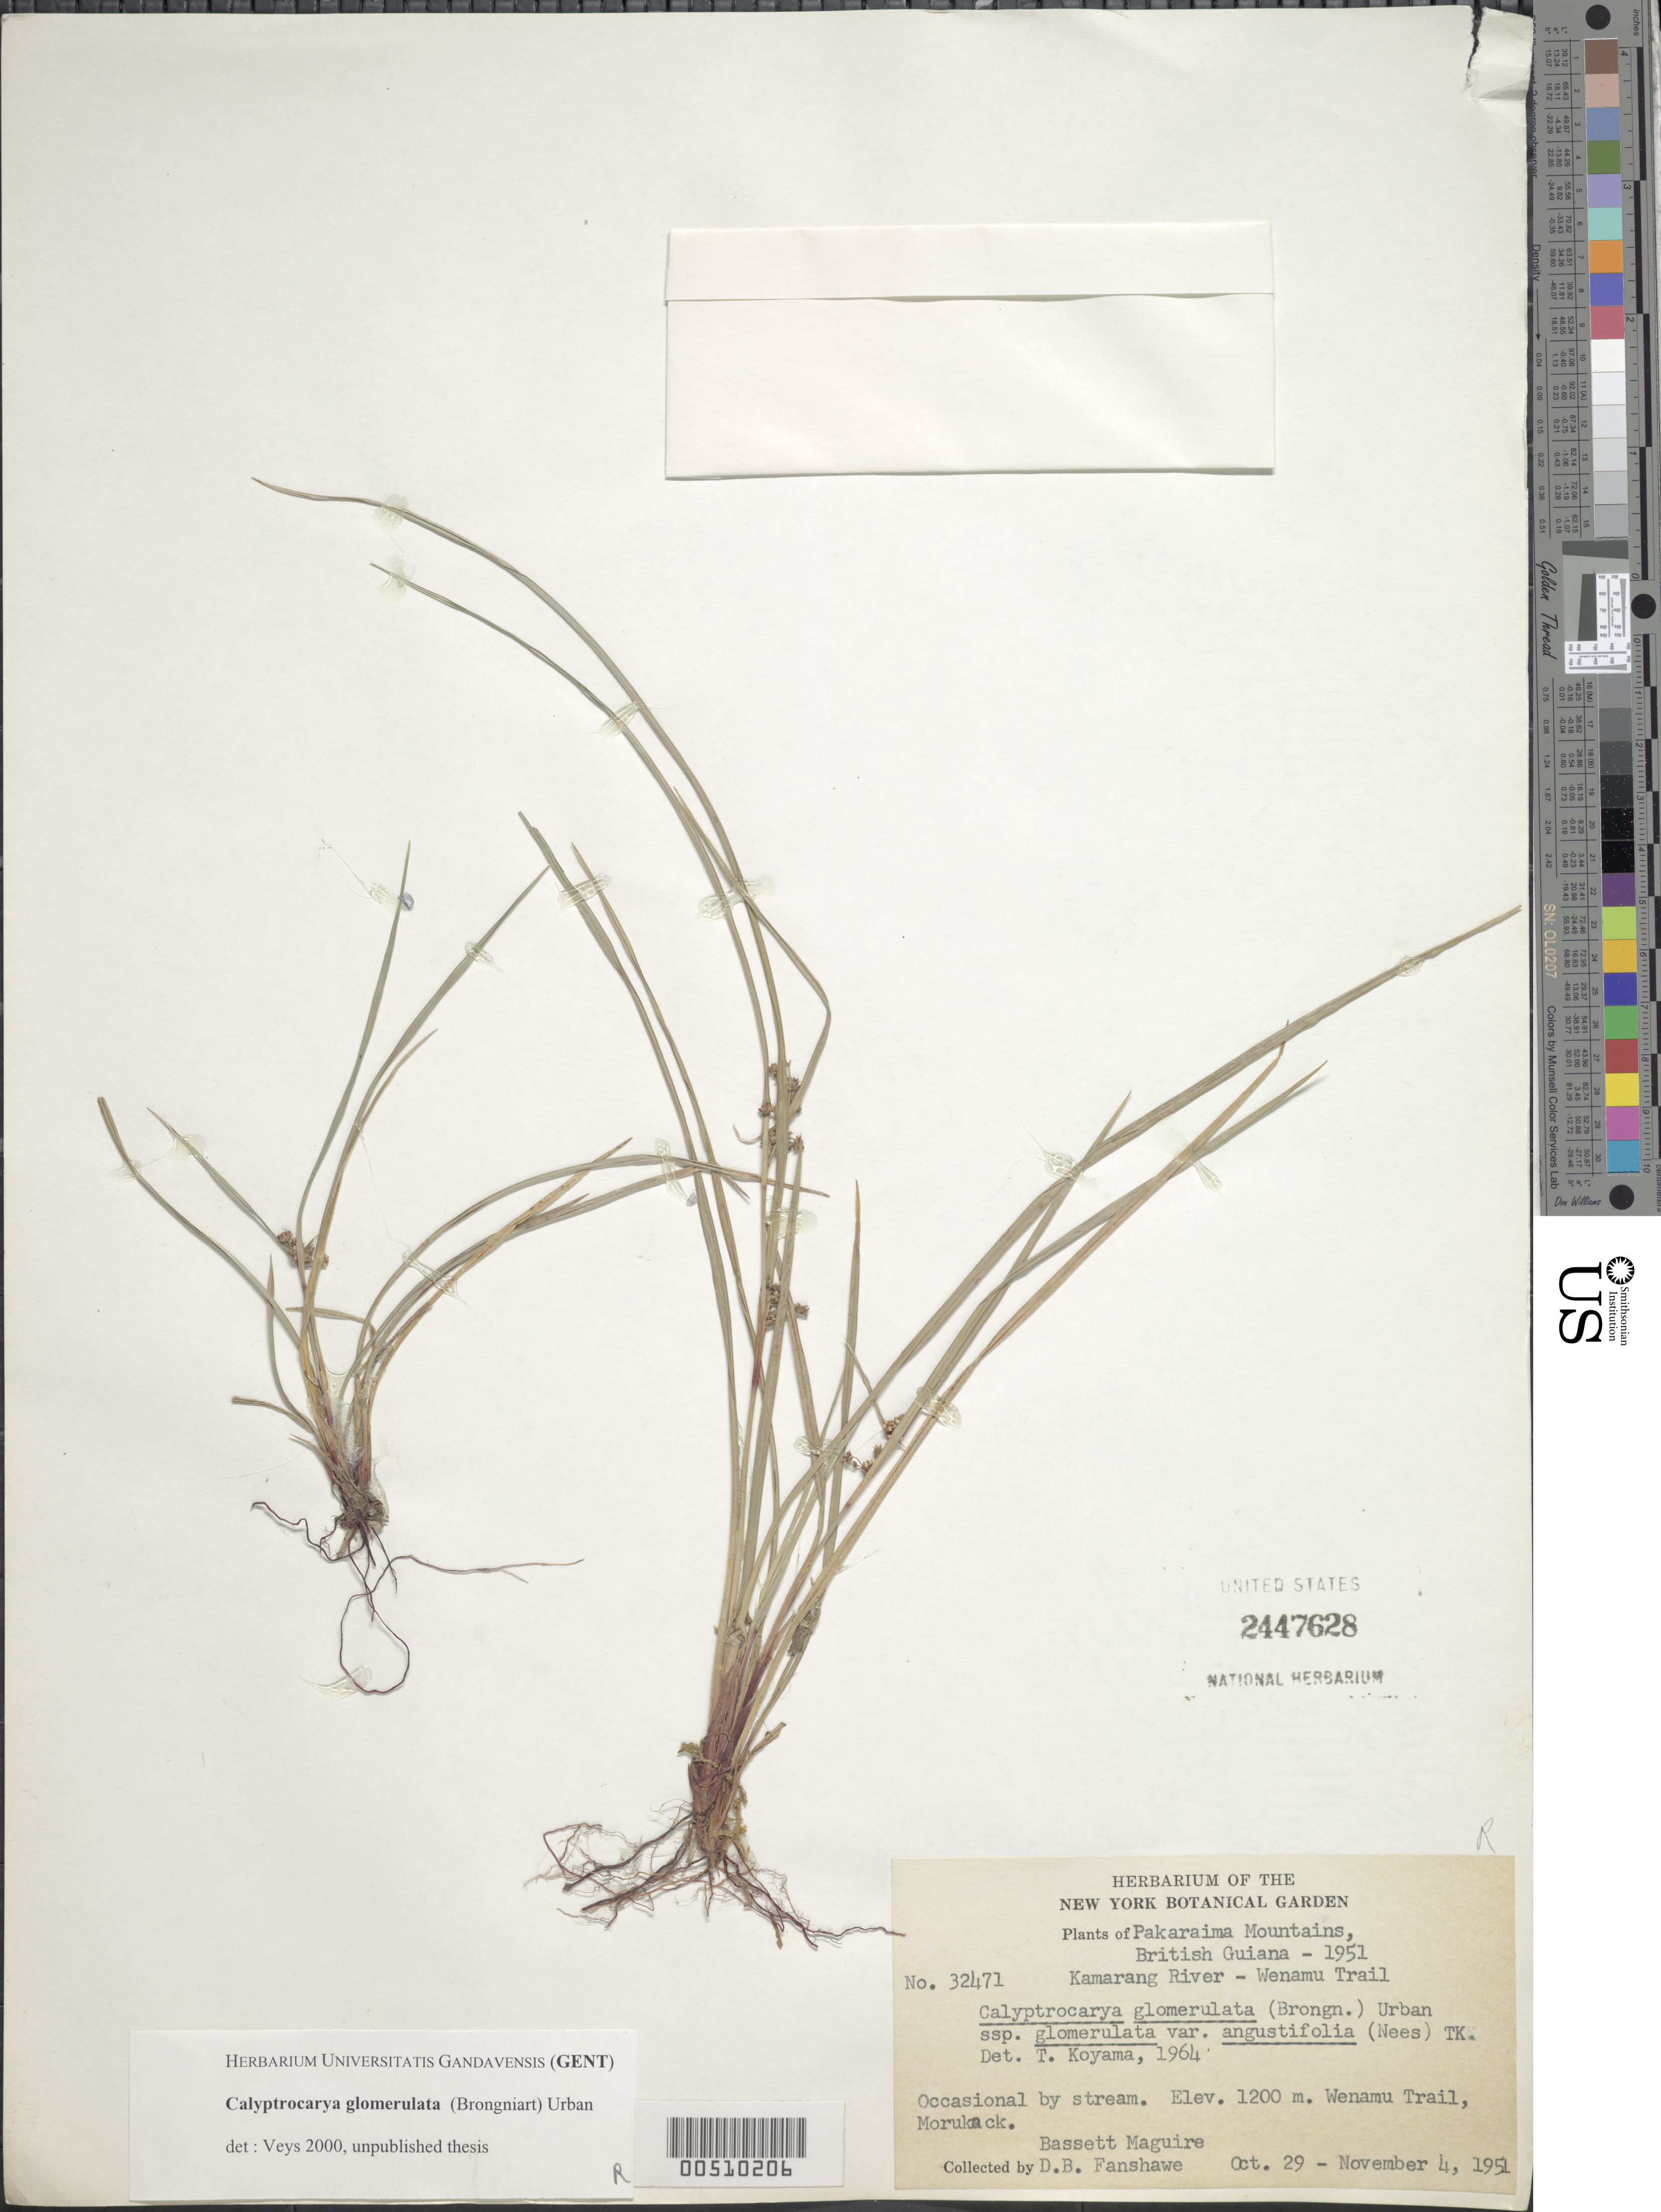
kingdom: Plantae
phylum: Tracheophyta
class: Liliopsida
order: Poales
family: Cyperaceae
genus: Calyptrocarya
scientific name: Calyptrocarya glomerulata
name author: (Brongn.) Urb.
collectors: B. Maguire & D. B. Fanshawe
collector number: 32471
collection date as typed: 29 Oct 1951 to 04 Nov 1951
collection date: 1951-10-29/1951-11-04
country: Guyana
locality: Pakaraima Mountains, Kamarang River - Wenamu Trail, Morukack.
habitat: By stream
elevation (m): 1200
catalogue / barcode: US 2447628